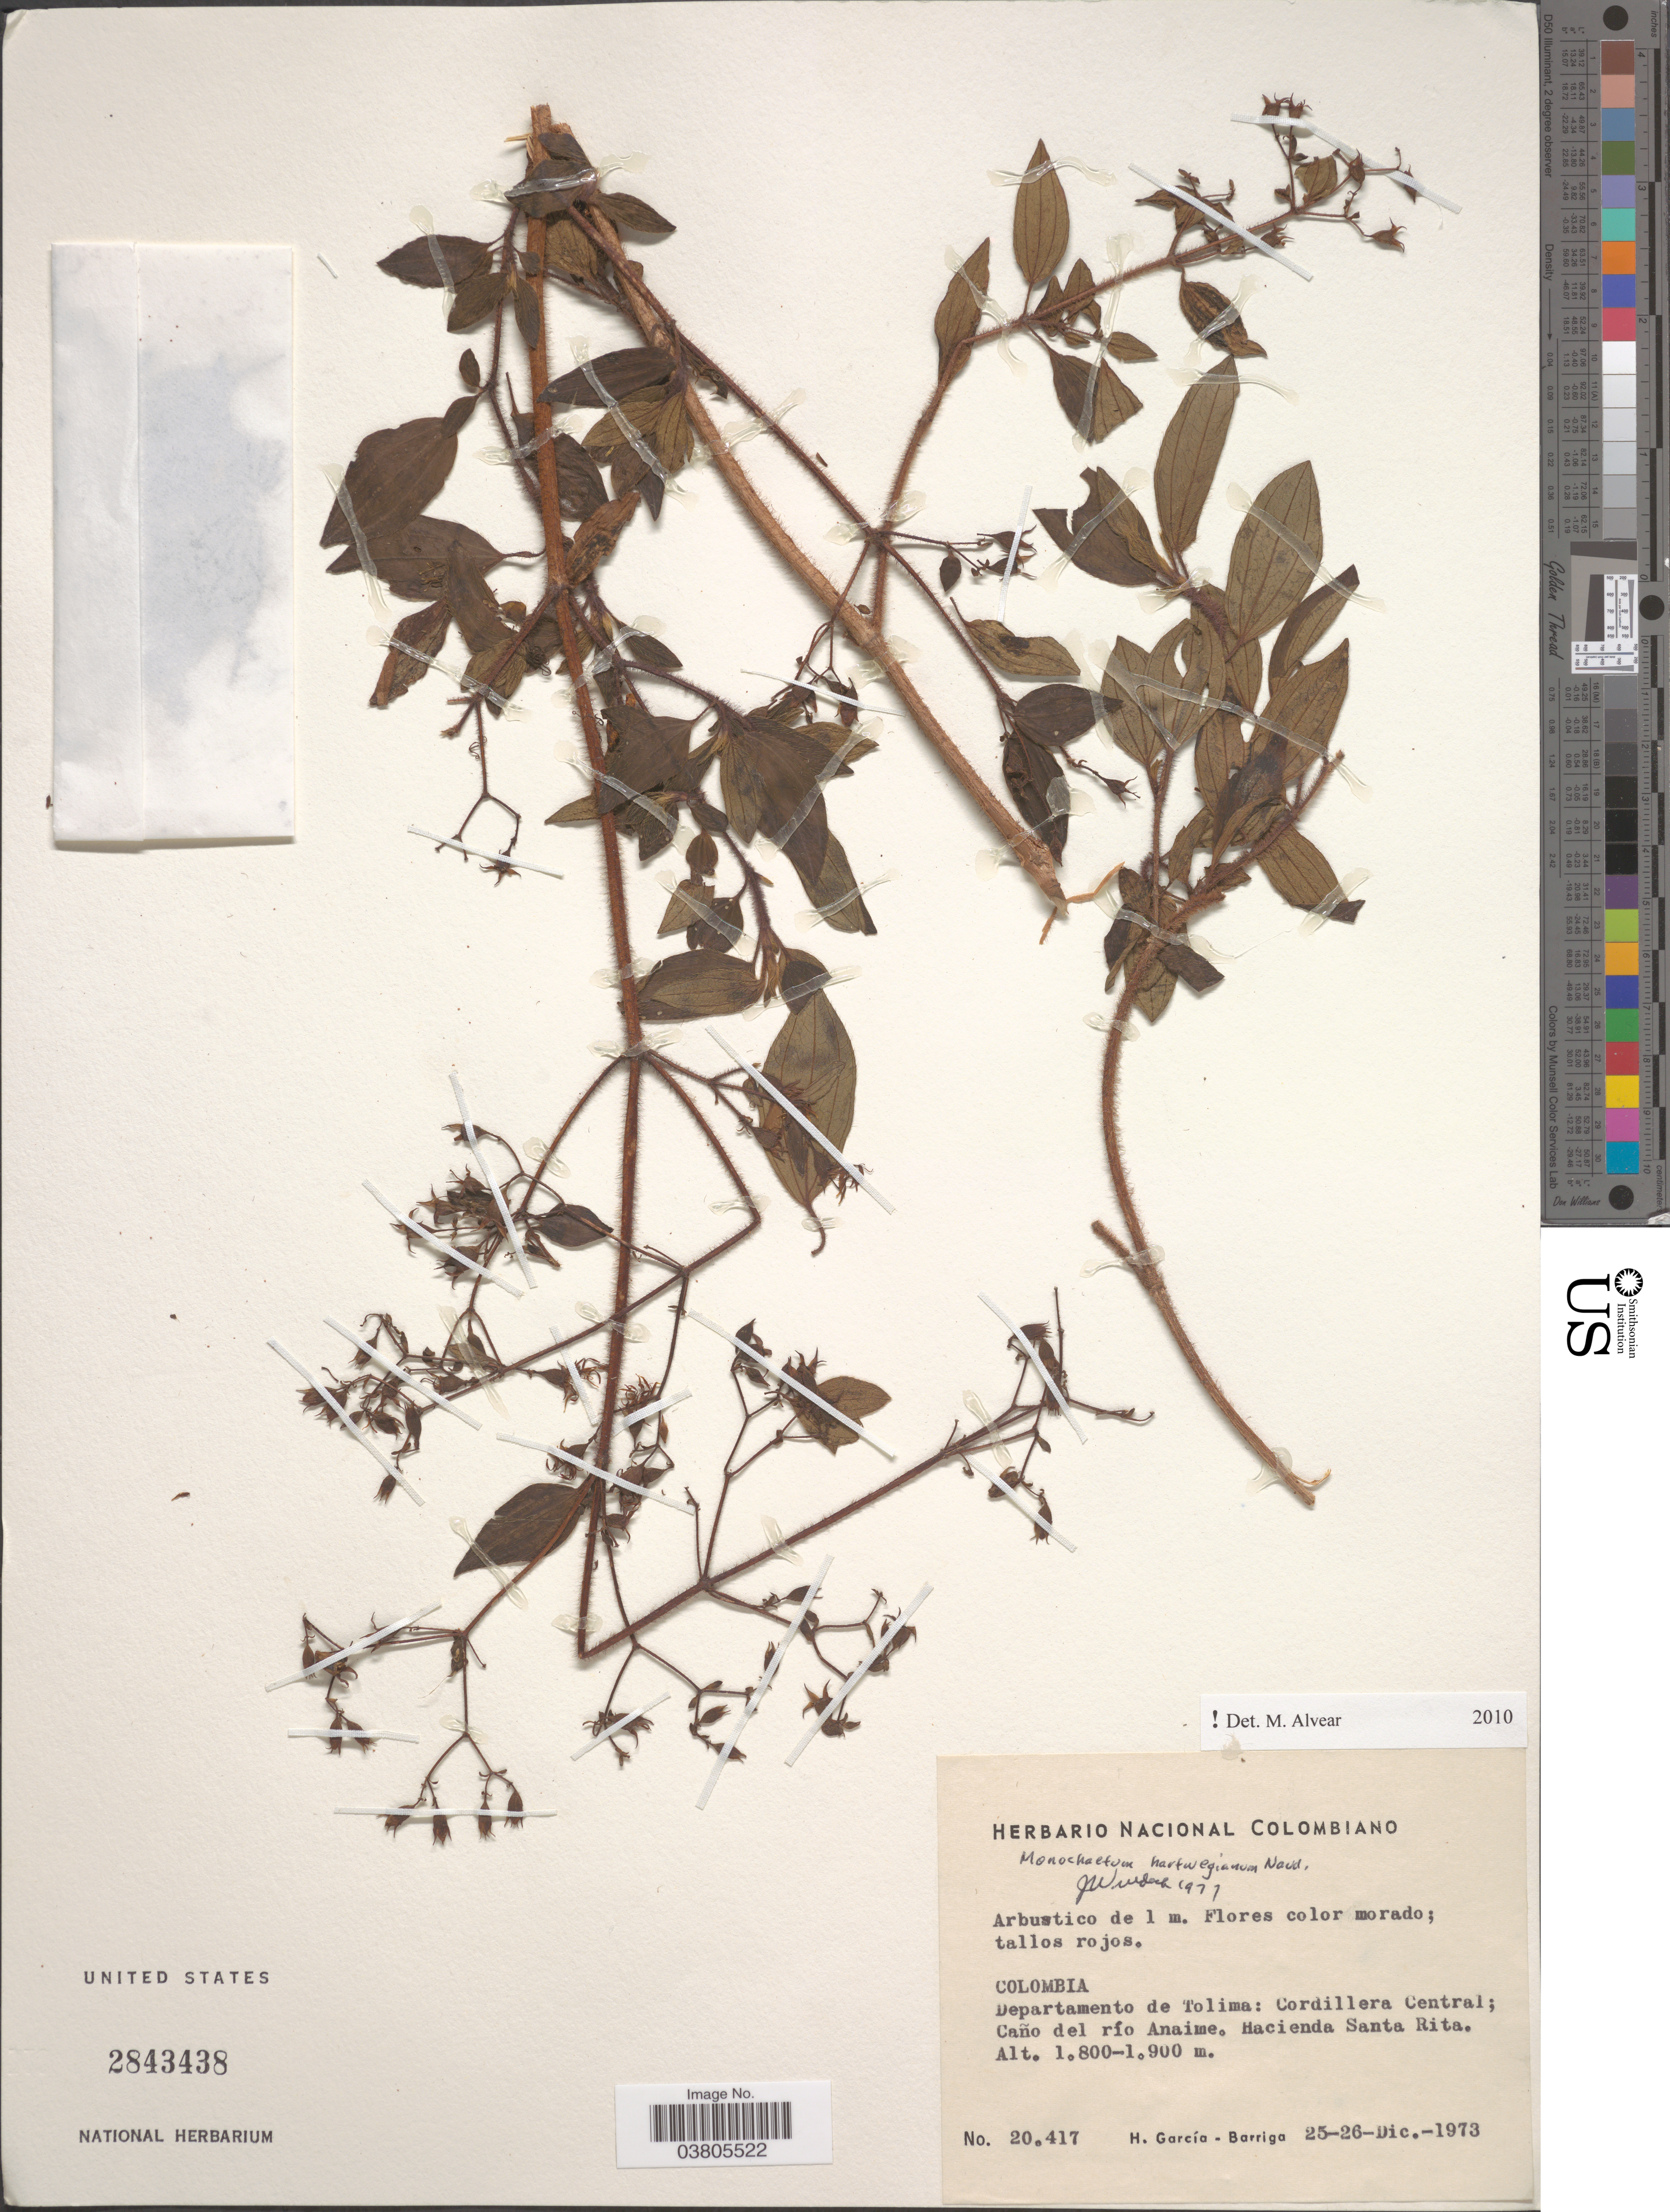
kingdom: Plantae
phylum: Tracheophyta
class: Magnoliopsida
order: Myrtales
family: Melastomataceae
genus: Monochaetum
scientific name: Monochaetum hartwegianum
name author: Naudin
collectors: H. García Barriga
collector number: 20417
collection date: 1973-12-25/1973-12-26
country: Colombia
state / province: Tolima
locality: Departamento de Tolima: Cordillera Central; Caño del río Anaime. Hacienda Santa Rita.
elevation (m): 1800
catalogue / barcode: US 2843438